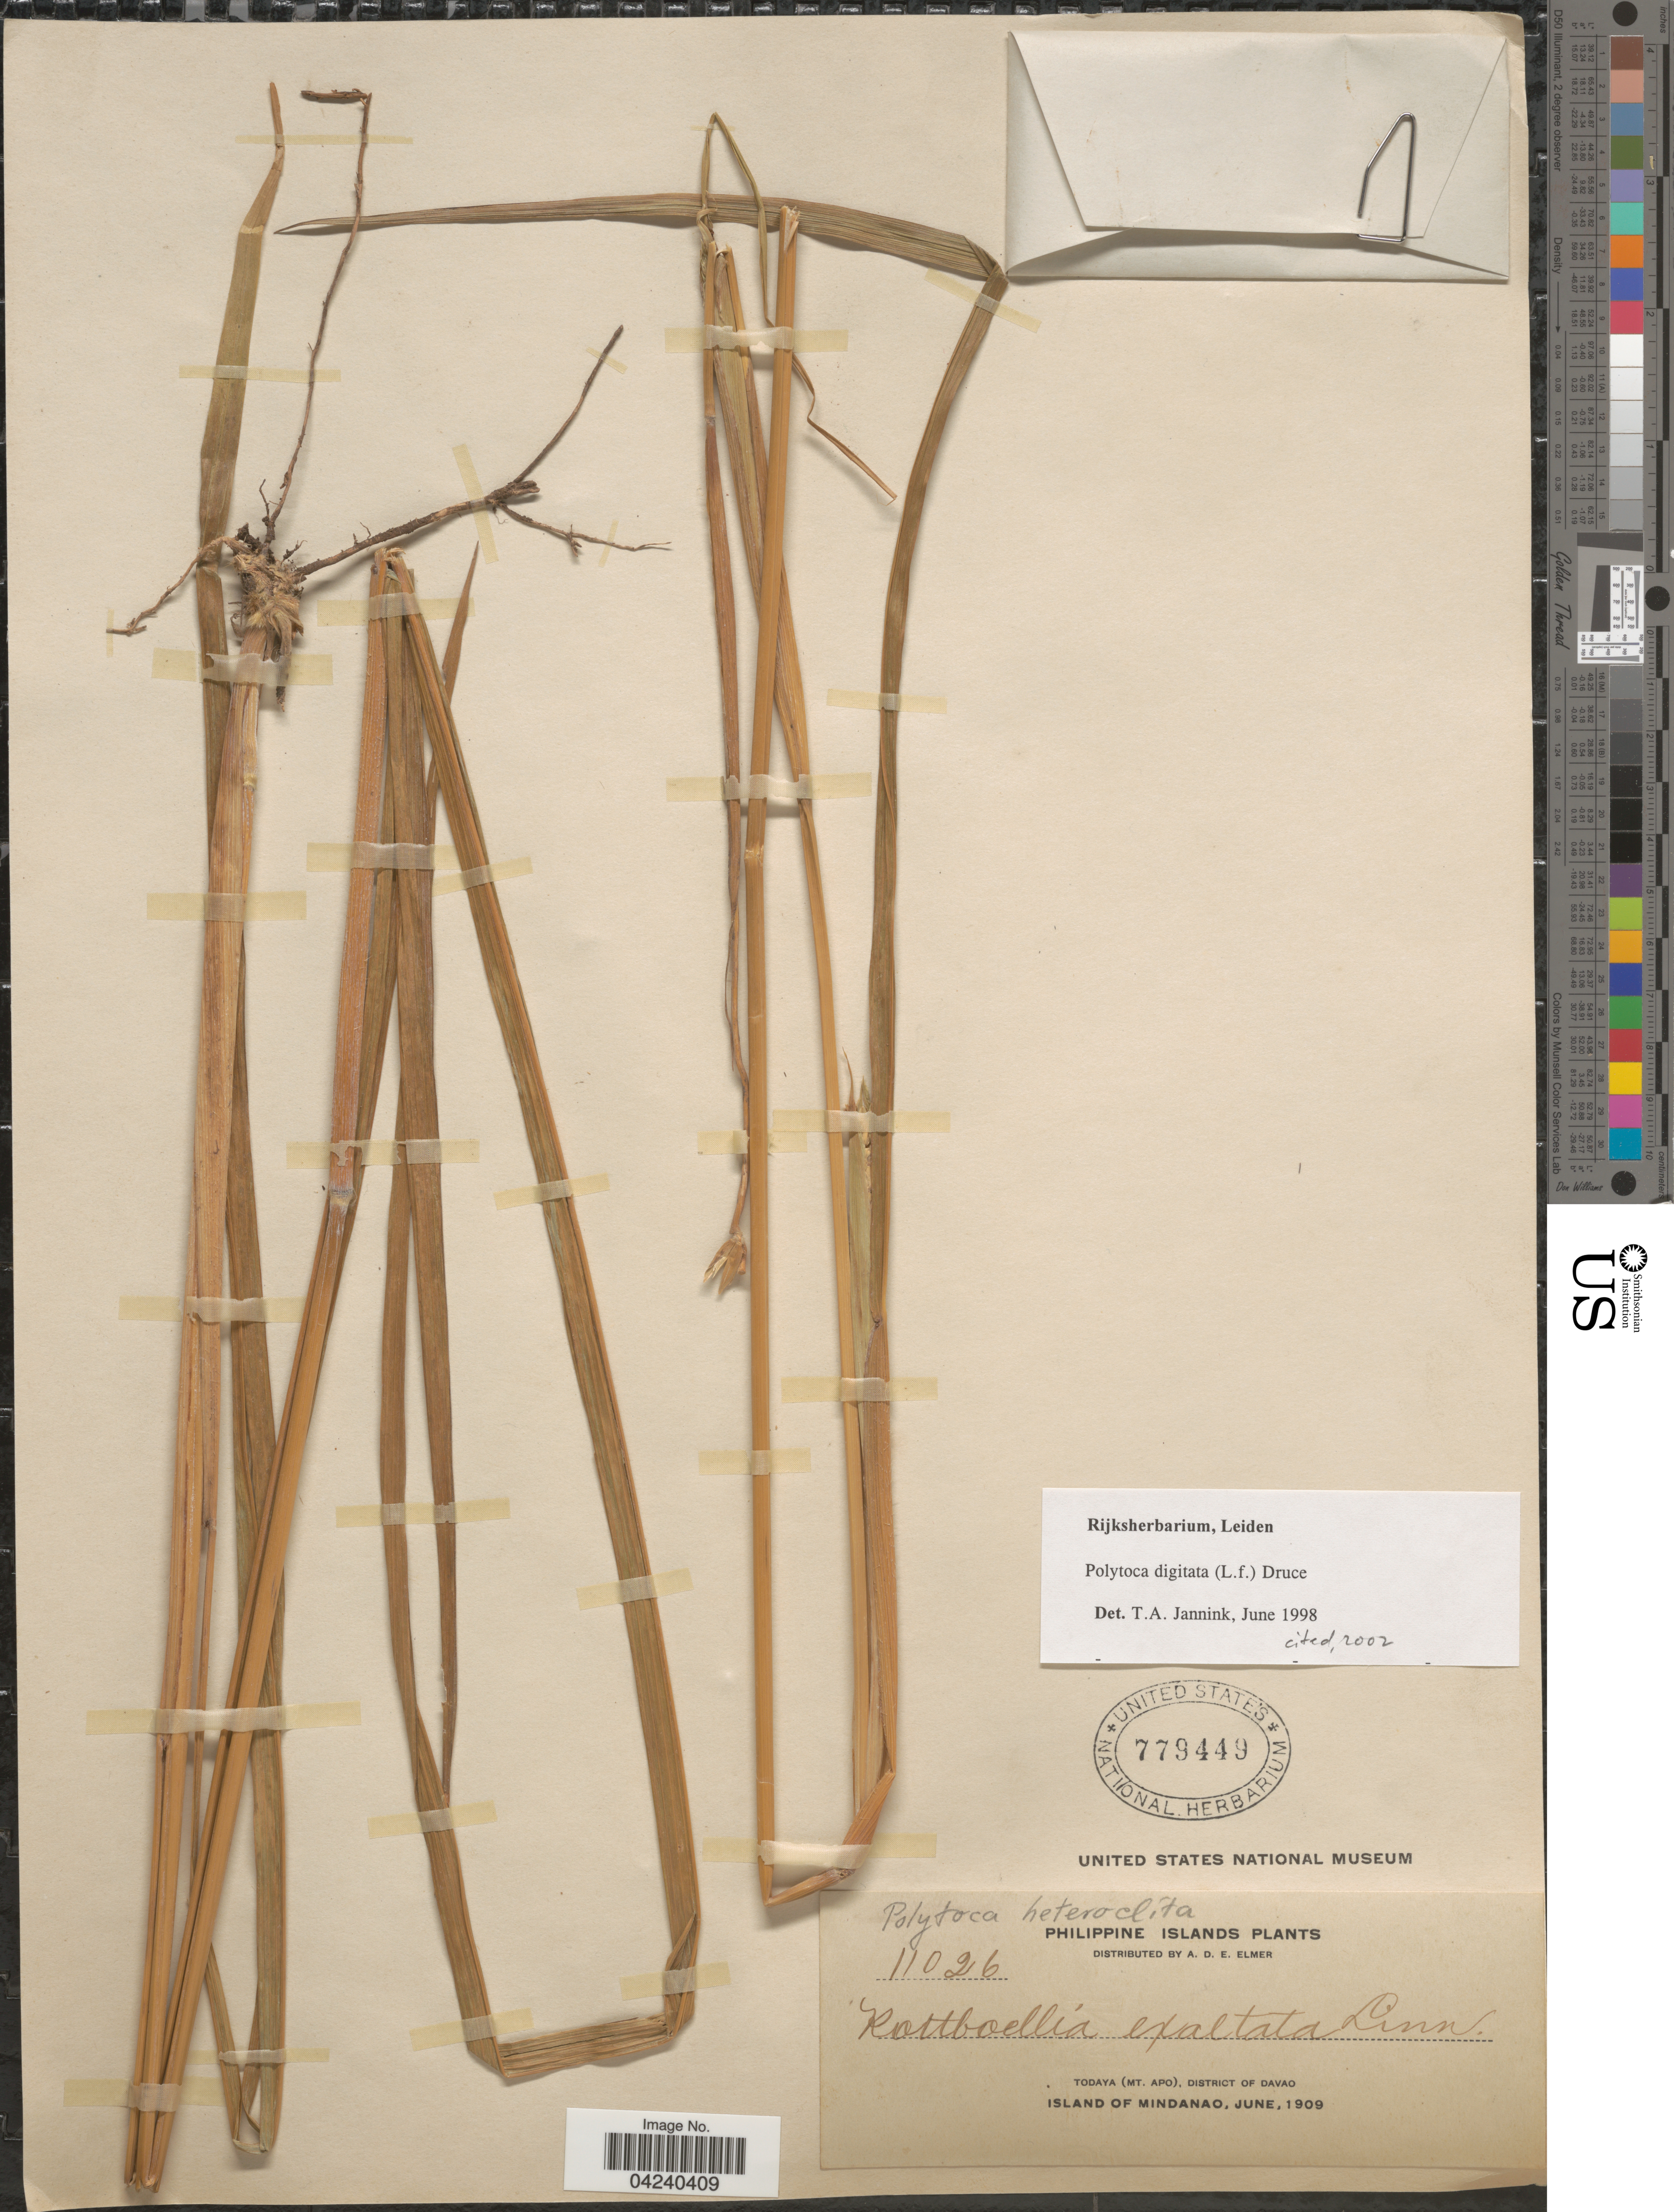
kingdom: Plantae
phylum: Tracheophyta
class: Liliopsida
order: Poales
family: Poaceae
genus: Polytoca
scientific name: Polytoca digitata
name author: (L. f.) Druce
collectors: A. D. E. Elmer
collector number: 11026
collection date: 1909-06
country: Philippines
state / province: Davao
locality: Philippine Islands. Todaya (Mt. Apo), District of Davao. Island of Mindanao.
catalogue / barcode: US 779449